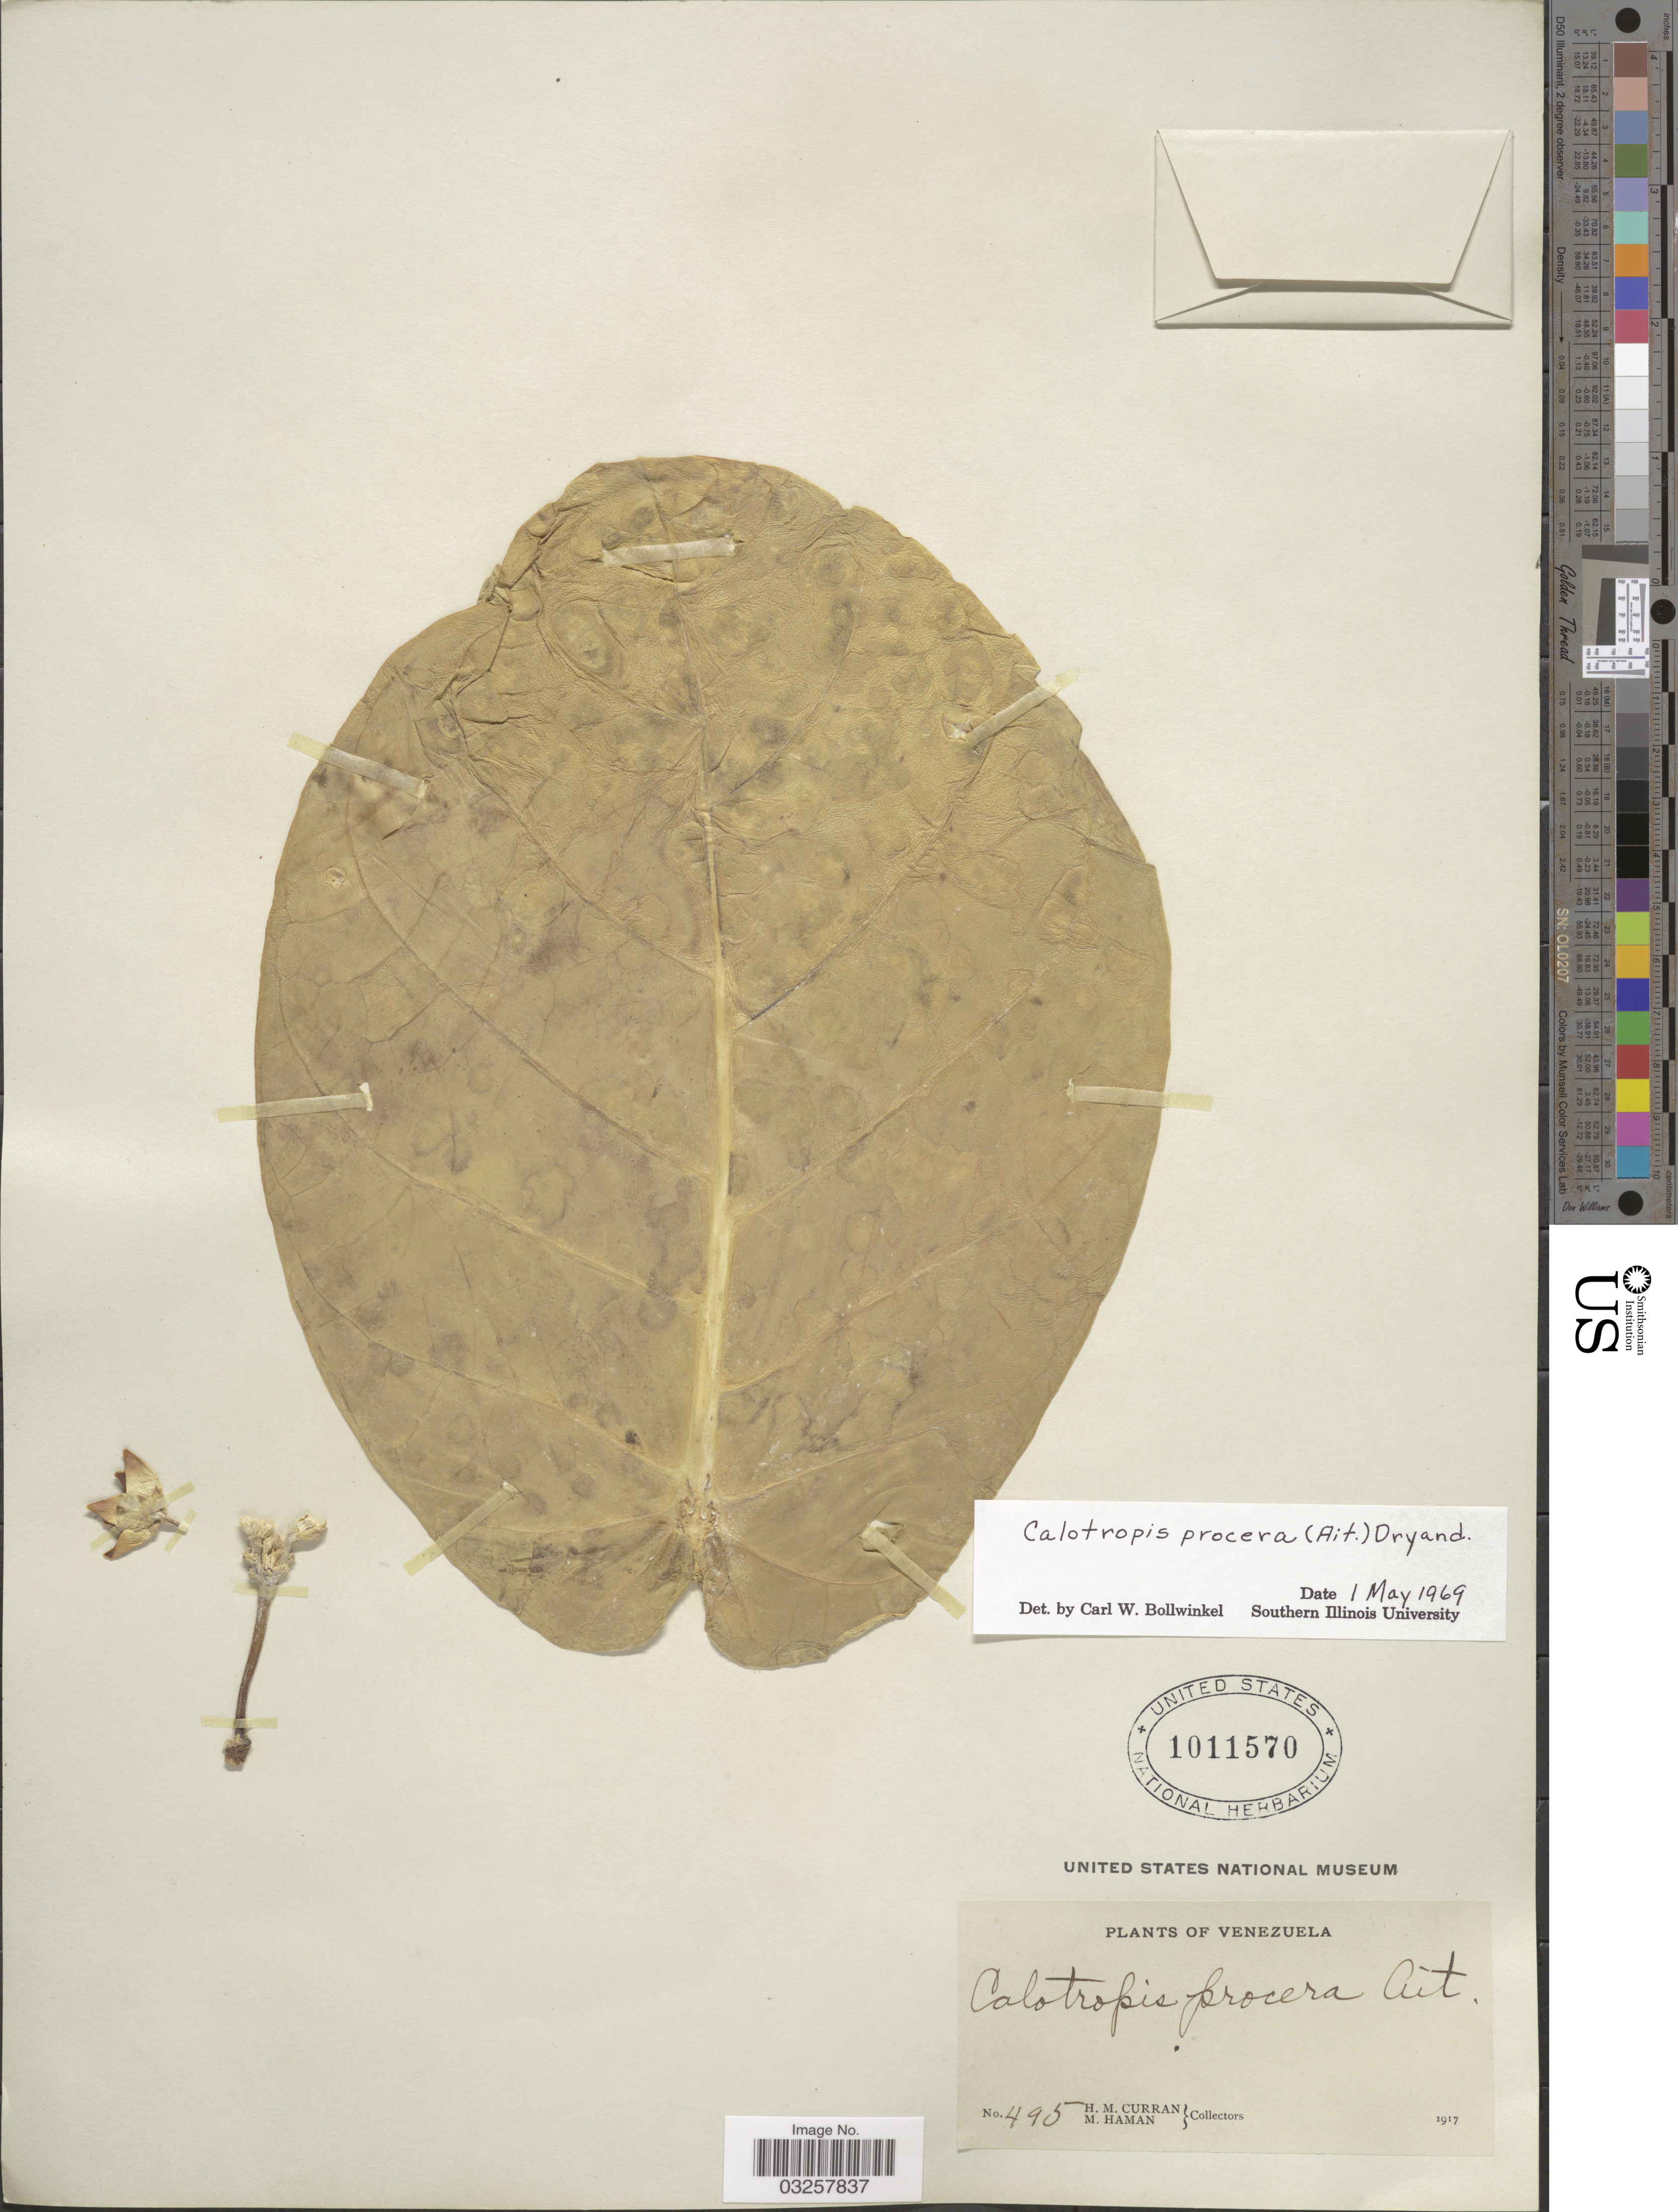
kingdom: Plantae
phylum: Tracheophyta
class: Magnoliopsida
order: Gentianales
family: Apocynaceae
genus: Calotropis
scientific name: Calotropis procera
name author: (Aiton) W.T. Aiton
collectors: H. M. Curran & M. Haman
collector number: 495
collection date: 1917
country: Venezuela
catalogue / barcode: US 1011570